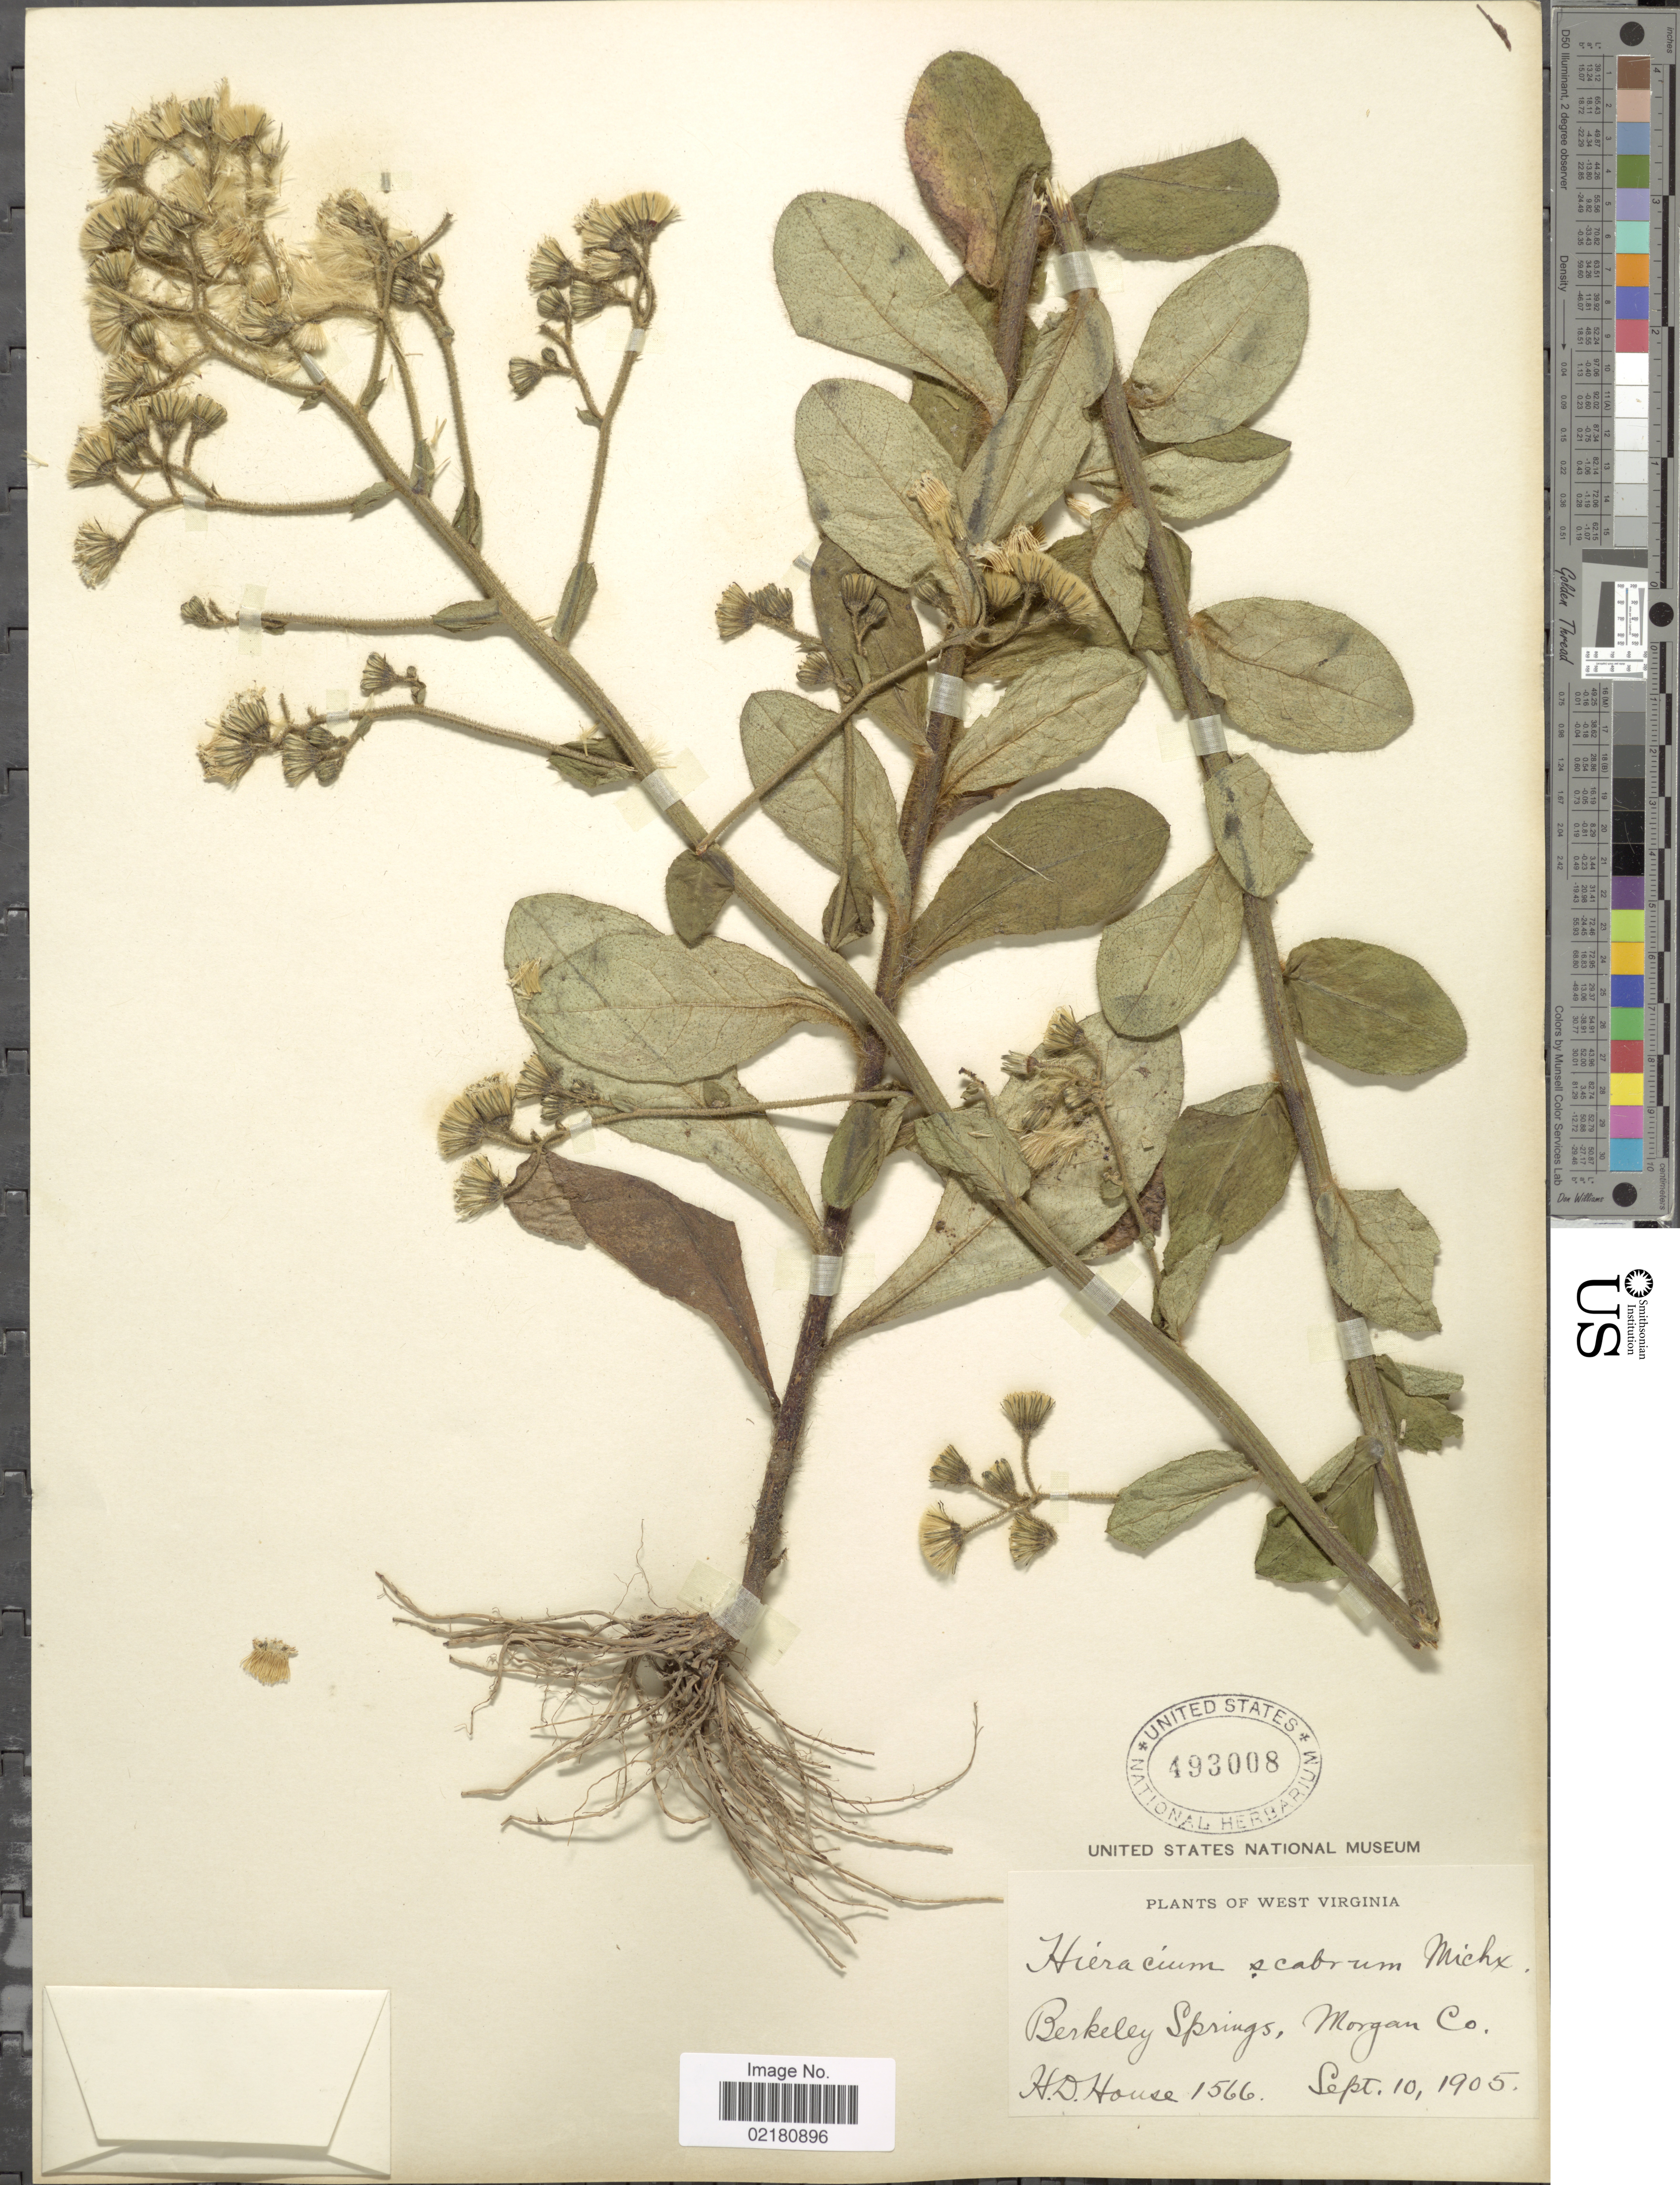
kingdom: Plantae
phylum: Tracheophyta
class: Magnoliopsida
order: Asterales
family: Asteraceae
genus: Pilosella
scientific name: Pilosella verruculata subsp. verruculata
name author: (Link) Soják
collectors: H. D. House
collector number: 1566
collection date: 1905-09-10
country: United States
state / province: West Virginia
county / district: Morgan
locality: Berkeley Springs, Morgan Co.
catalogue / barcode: US 493008